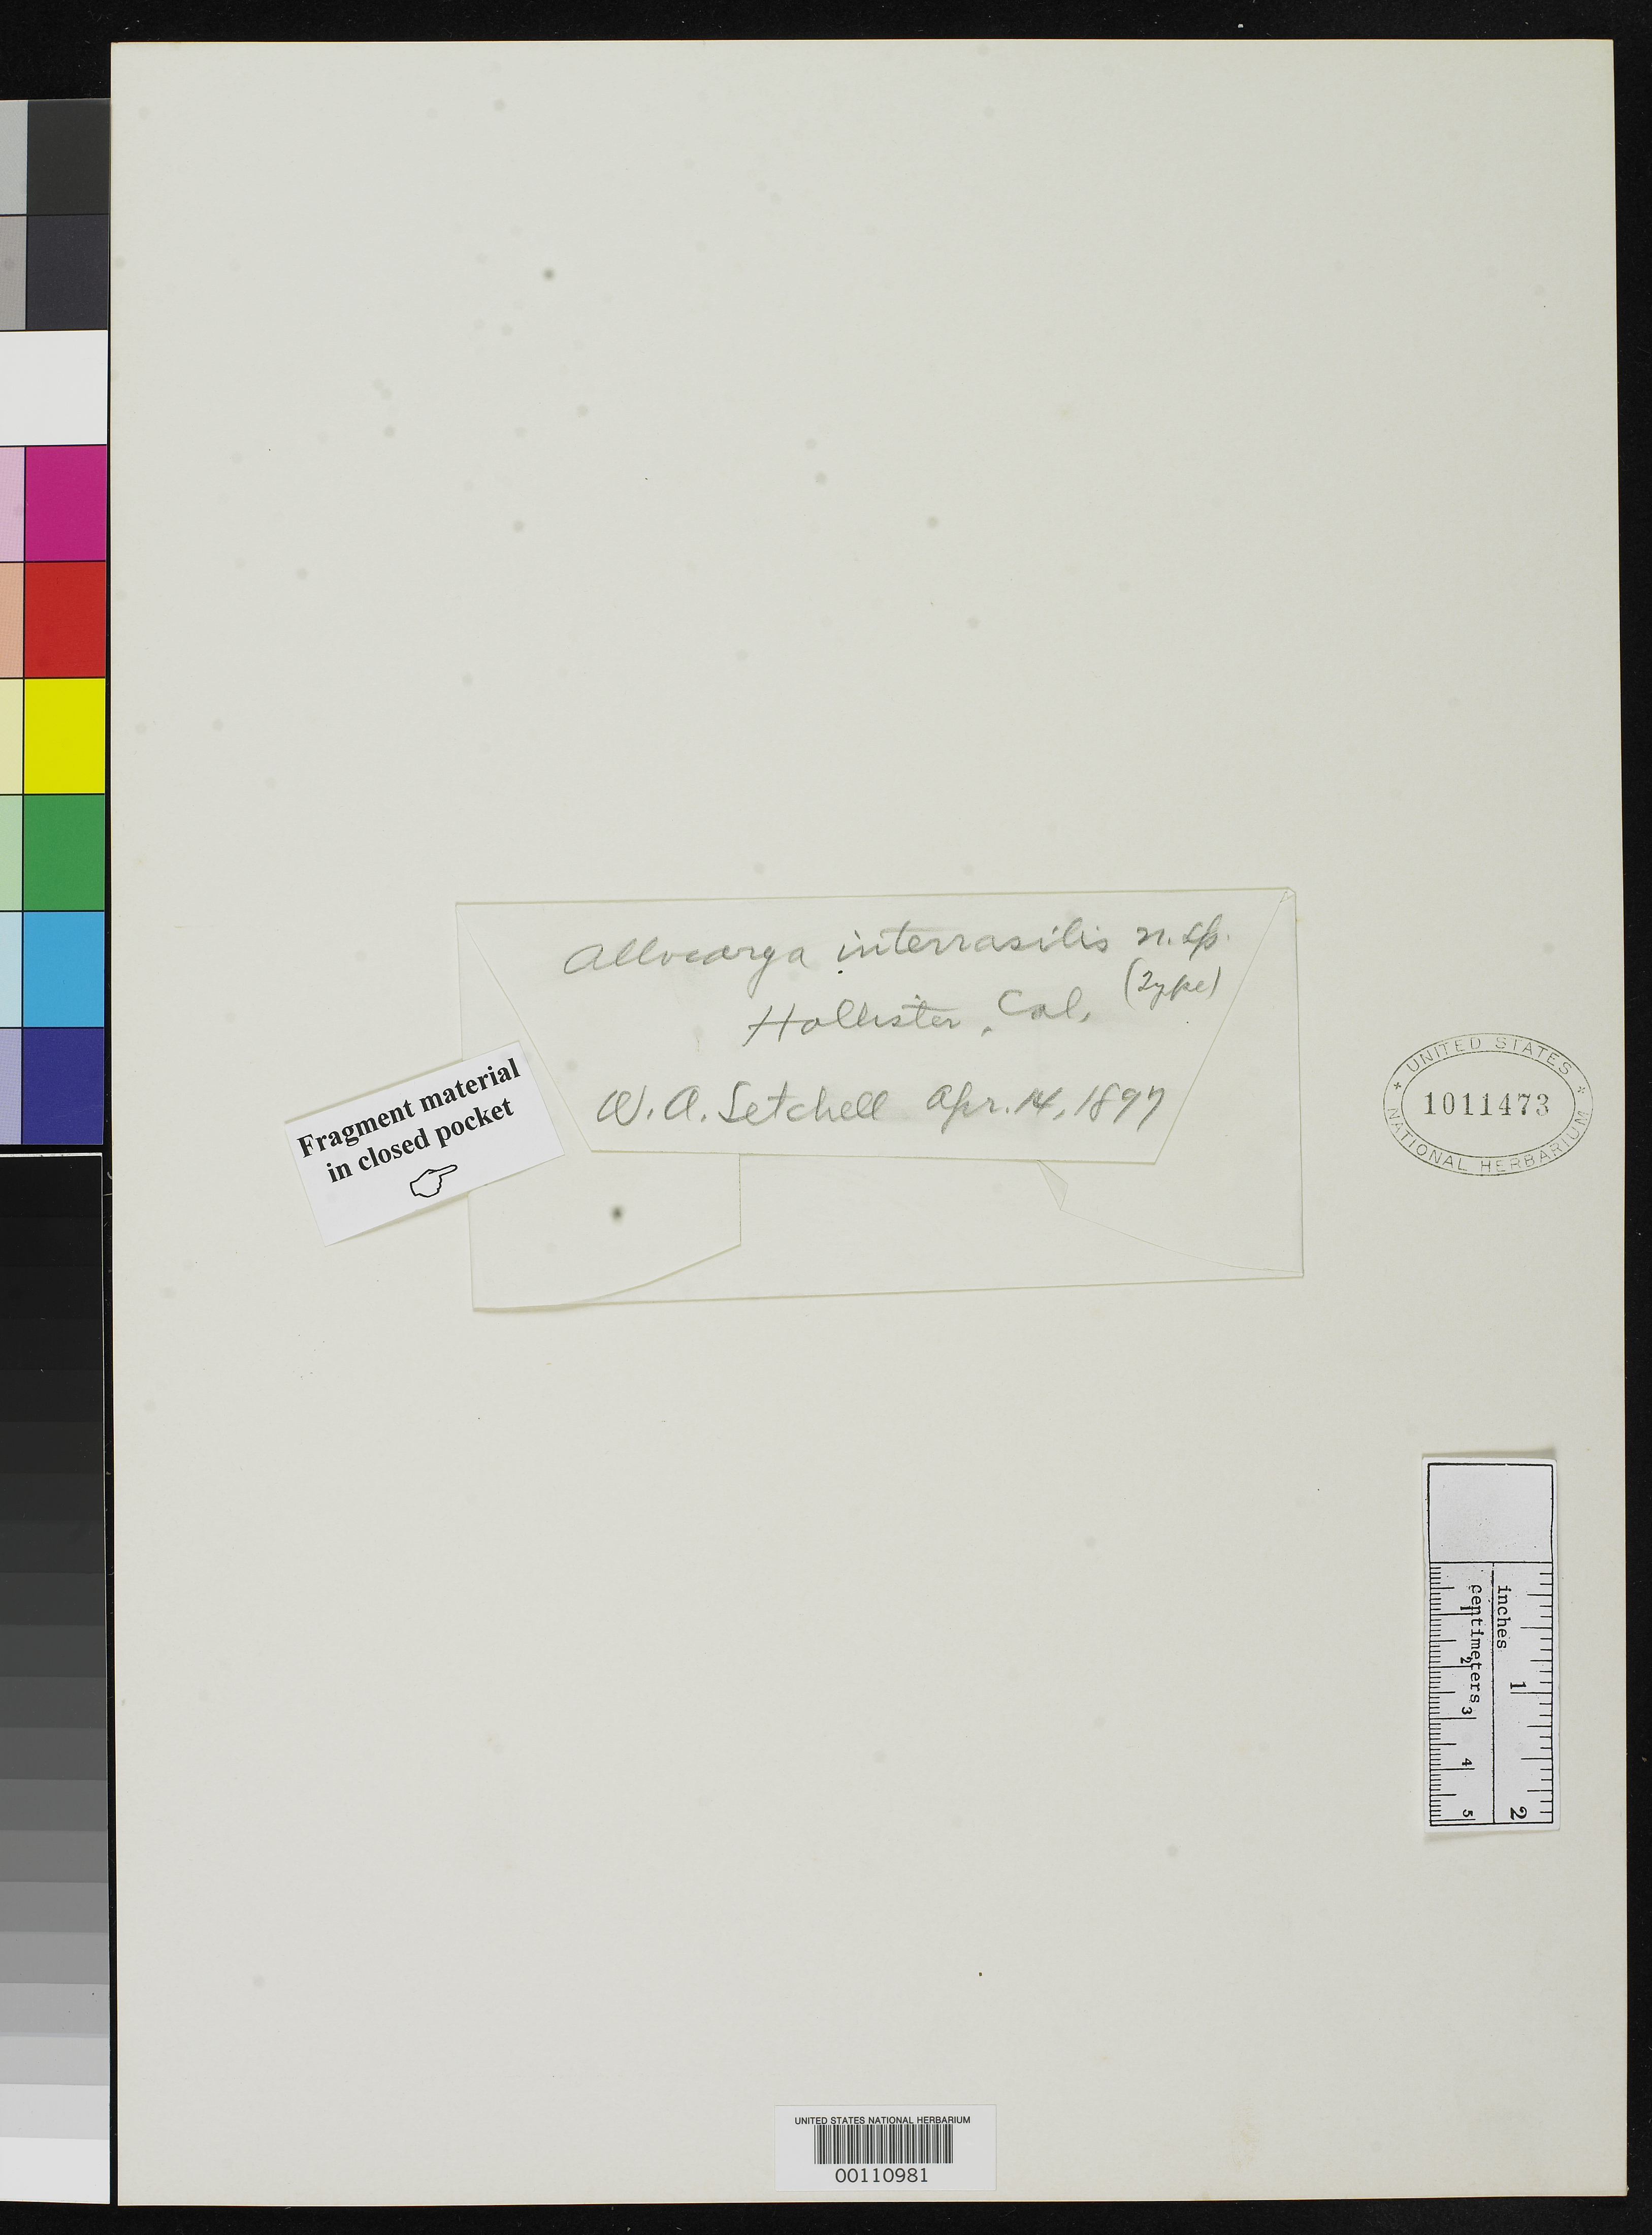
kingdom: Plantae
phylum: Tracheophyta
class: Magnoliopsida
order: Boraginales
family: Boraginaceae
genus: Allocarya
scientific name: Allocarya interrasilis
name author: Piper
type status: Isotype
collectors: W. Setchell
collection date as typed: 14 Apr 1897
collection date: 1897-04-14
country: United States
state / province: California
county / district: San Benito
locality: Hollister.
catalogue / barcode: US 1011473